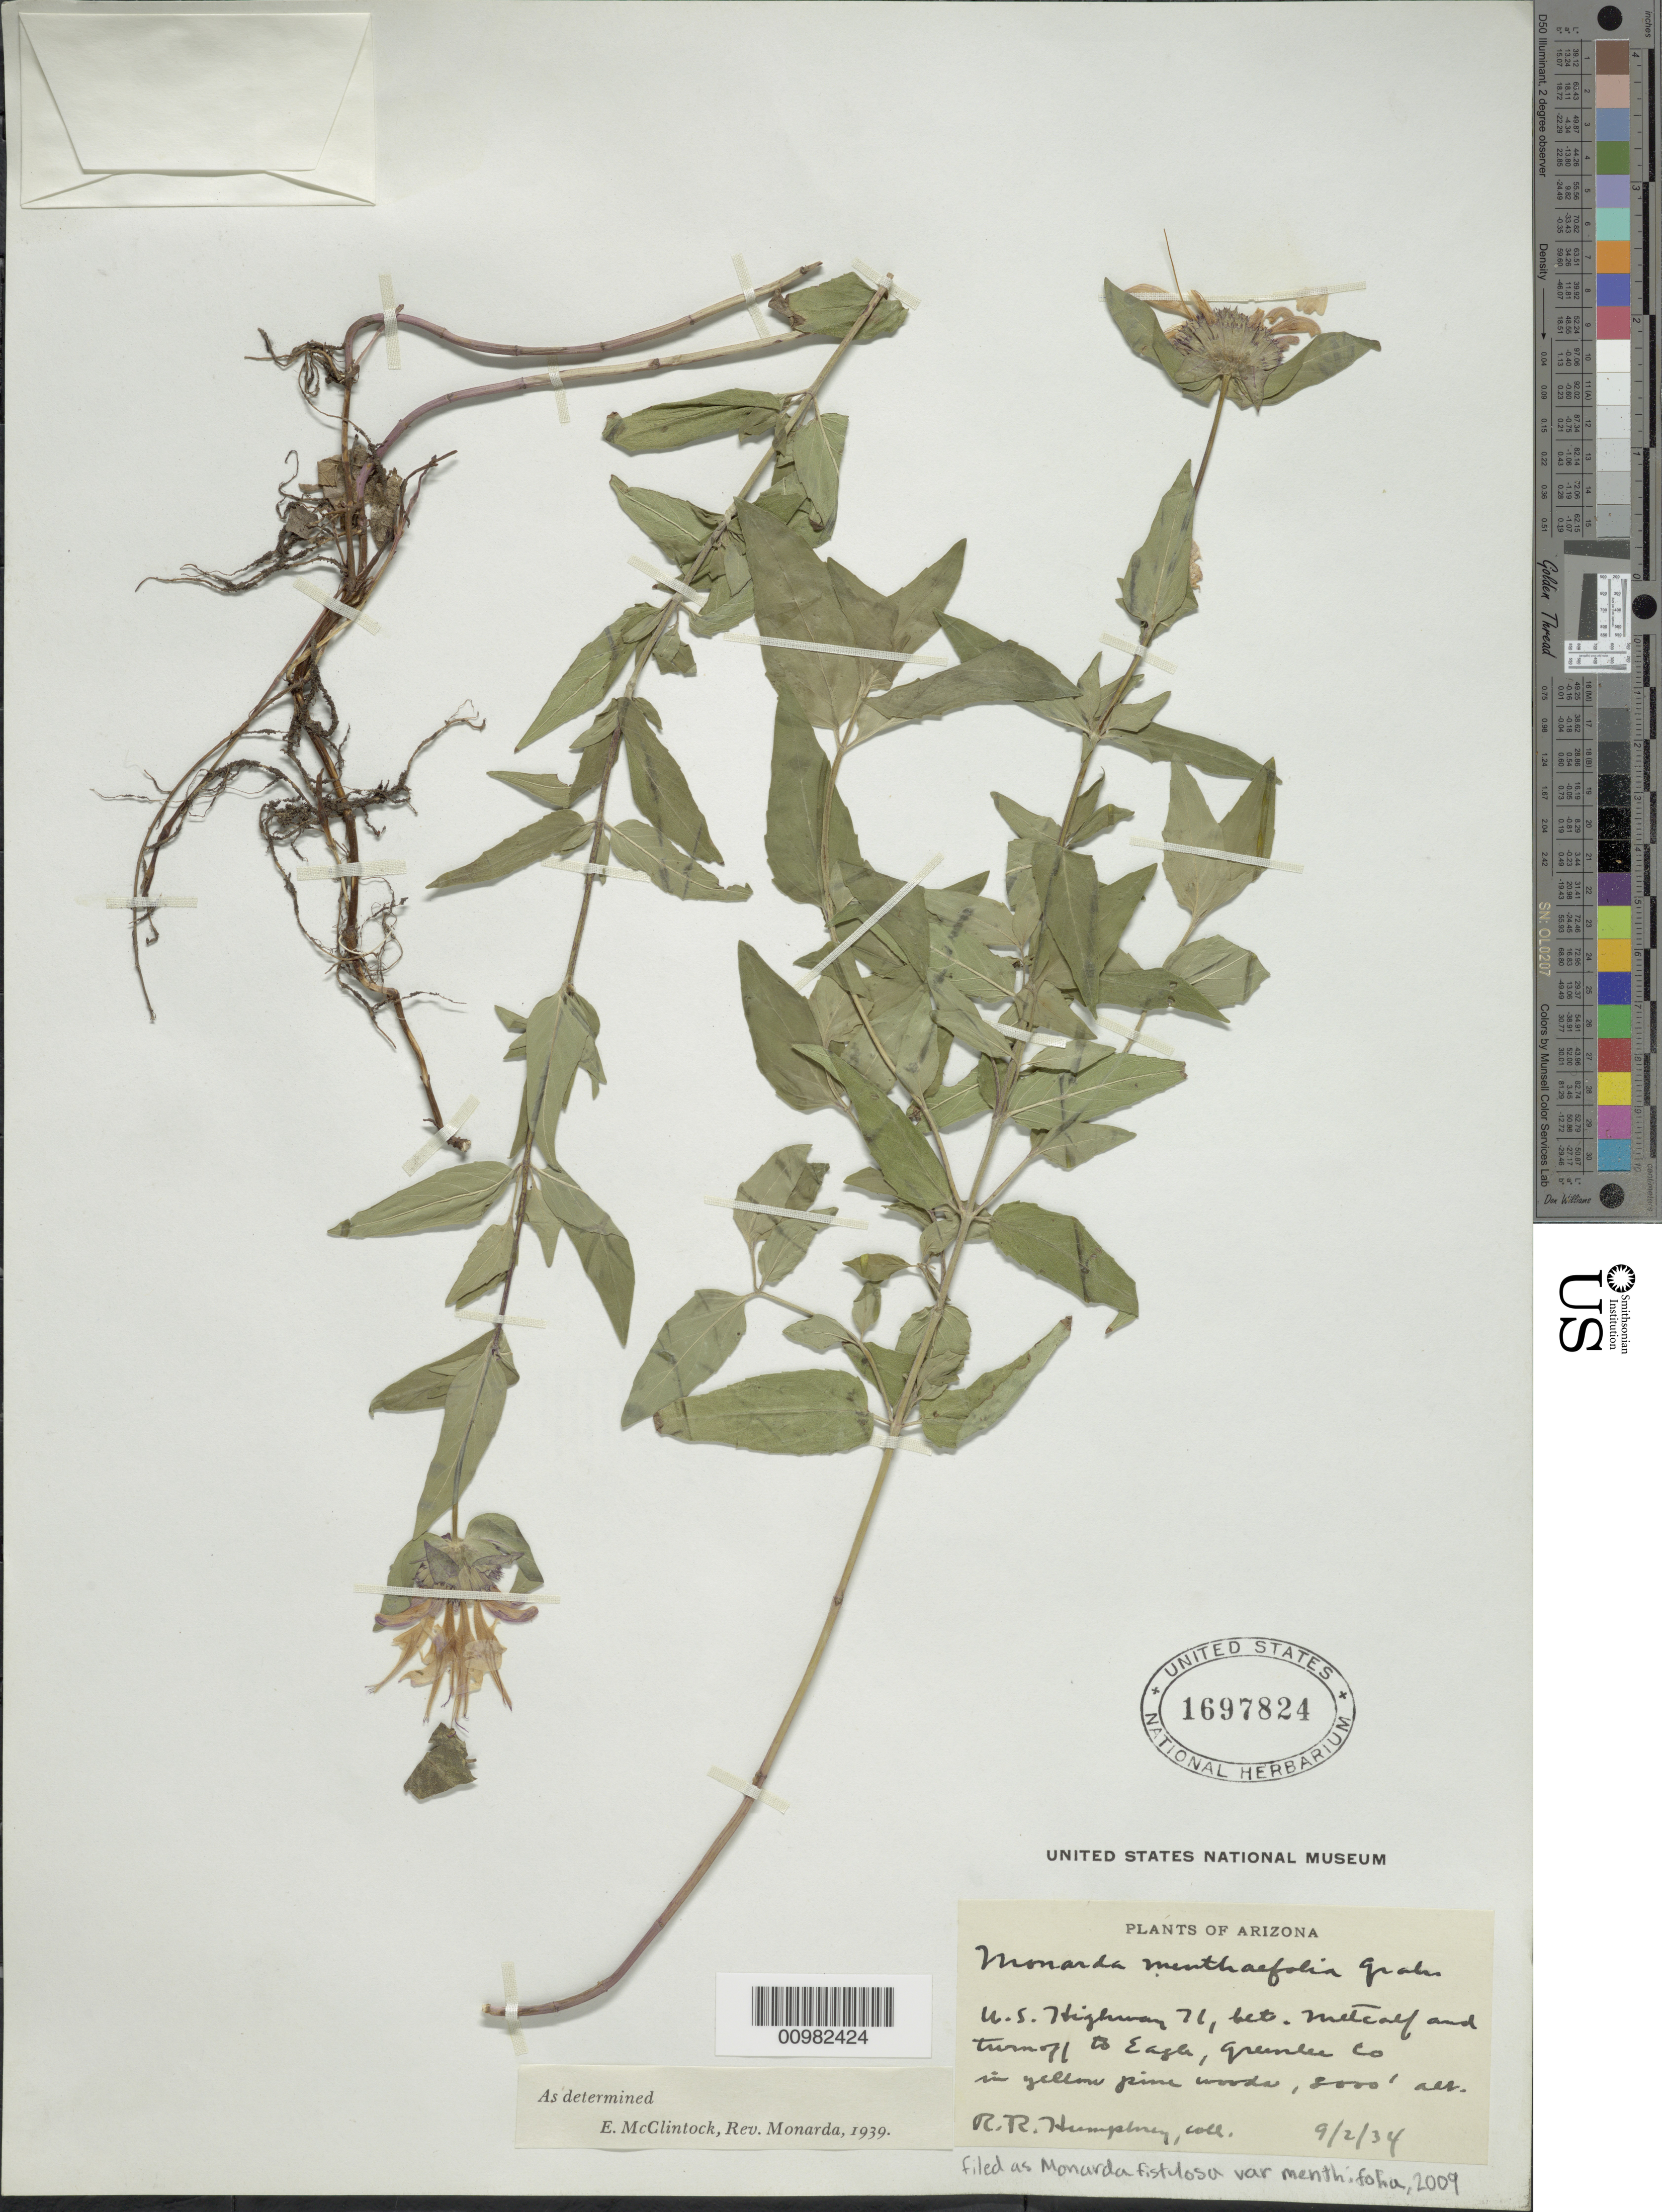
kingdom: Plantae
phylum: Tracheophyta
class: Magnoliopsida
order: Lamiales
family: Lamiaceae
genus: Monarda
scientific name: Monarda fistulosa var. menthifolia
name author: (Graham) Fernald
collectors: R. Humphrey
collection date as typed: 02 Sep 1934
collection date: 1934-09-02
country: United States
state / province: Arizona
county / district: Greenlee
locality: US. Highway 71; between Metcalf and Turn. 71 to Eagle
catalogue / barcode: US 1697824